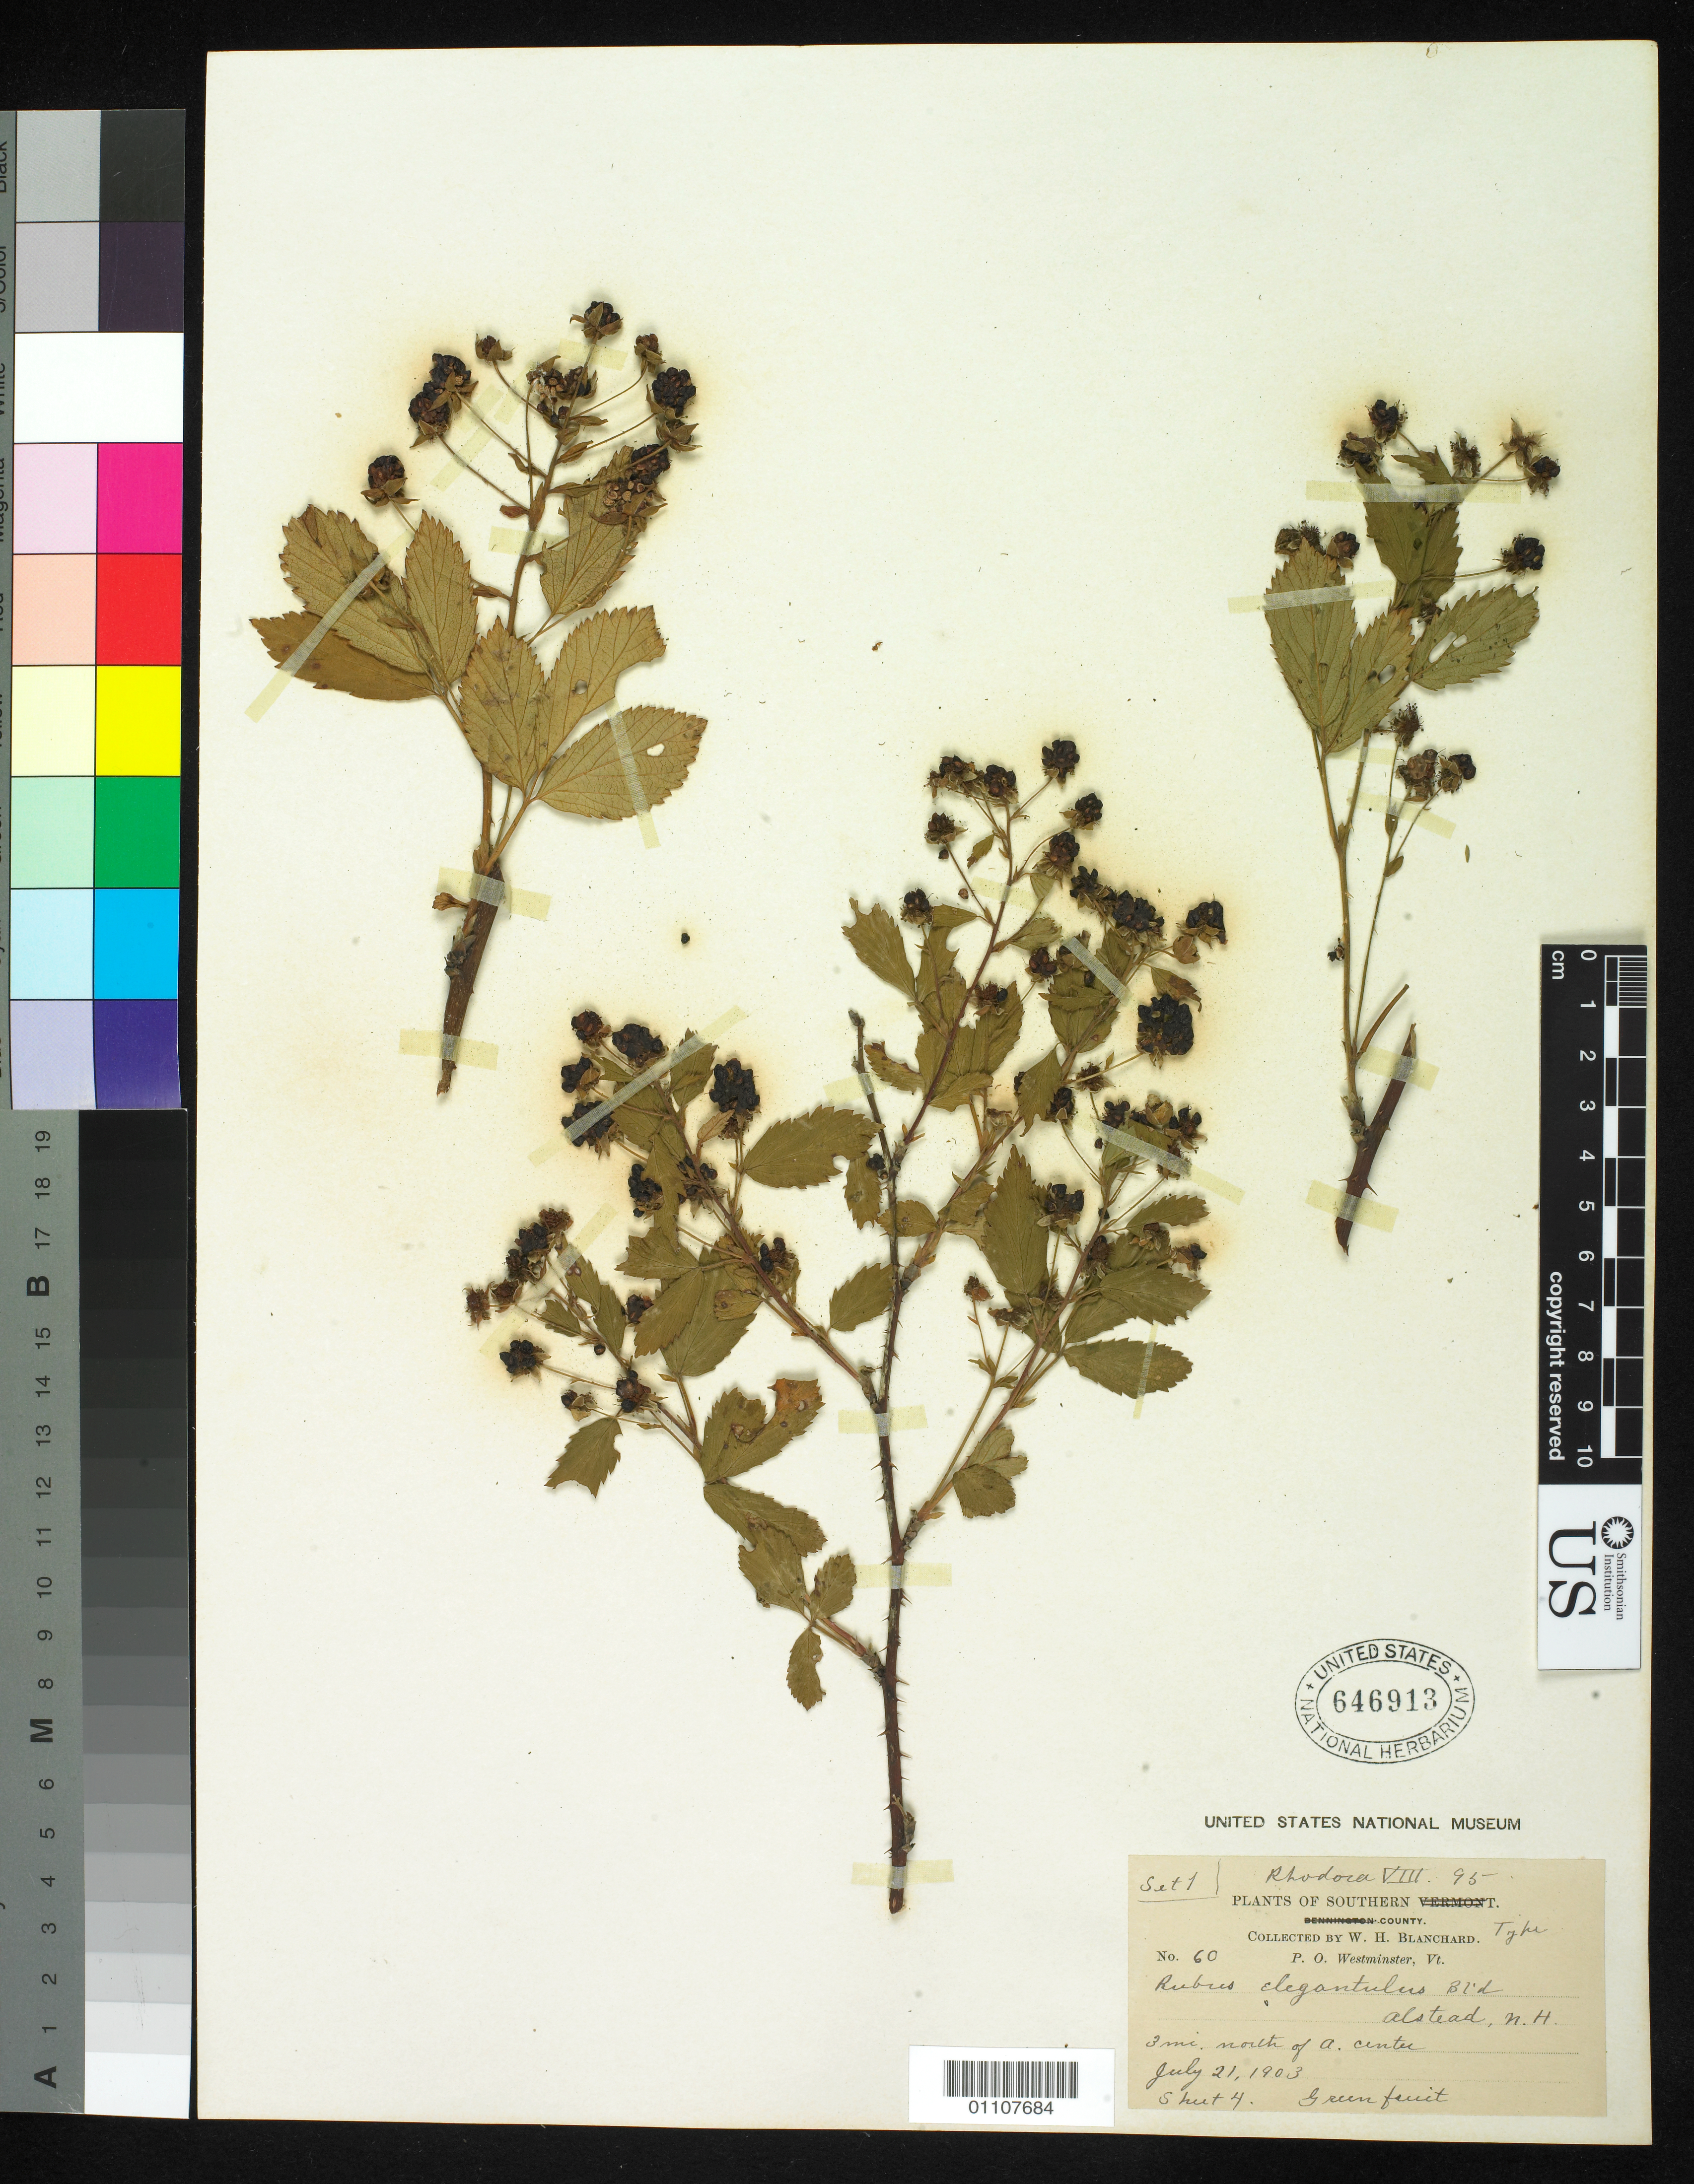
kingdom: Plantae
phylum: Tracheophyta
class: Magnoliopsida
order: Rosales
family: Rosaceae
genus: Rubus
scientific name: Rubus elegantulus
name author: Blanch.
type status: Syntype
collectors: W. H. Blanchard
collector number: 60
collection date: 1903-07-21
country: United States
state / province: New Hampshire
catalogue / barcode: US 646913